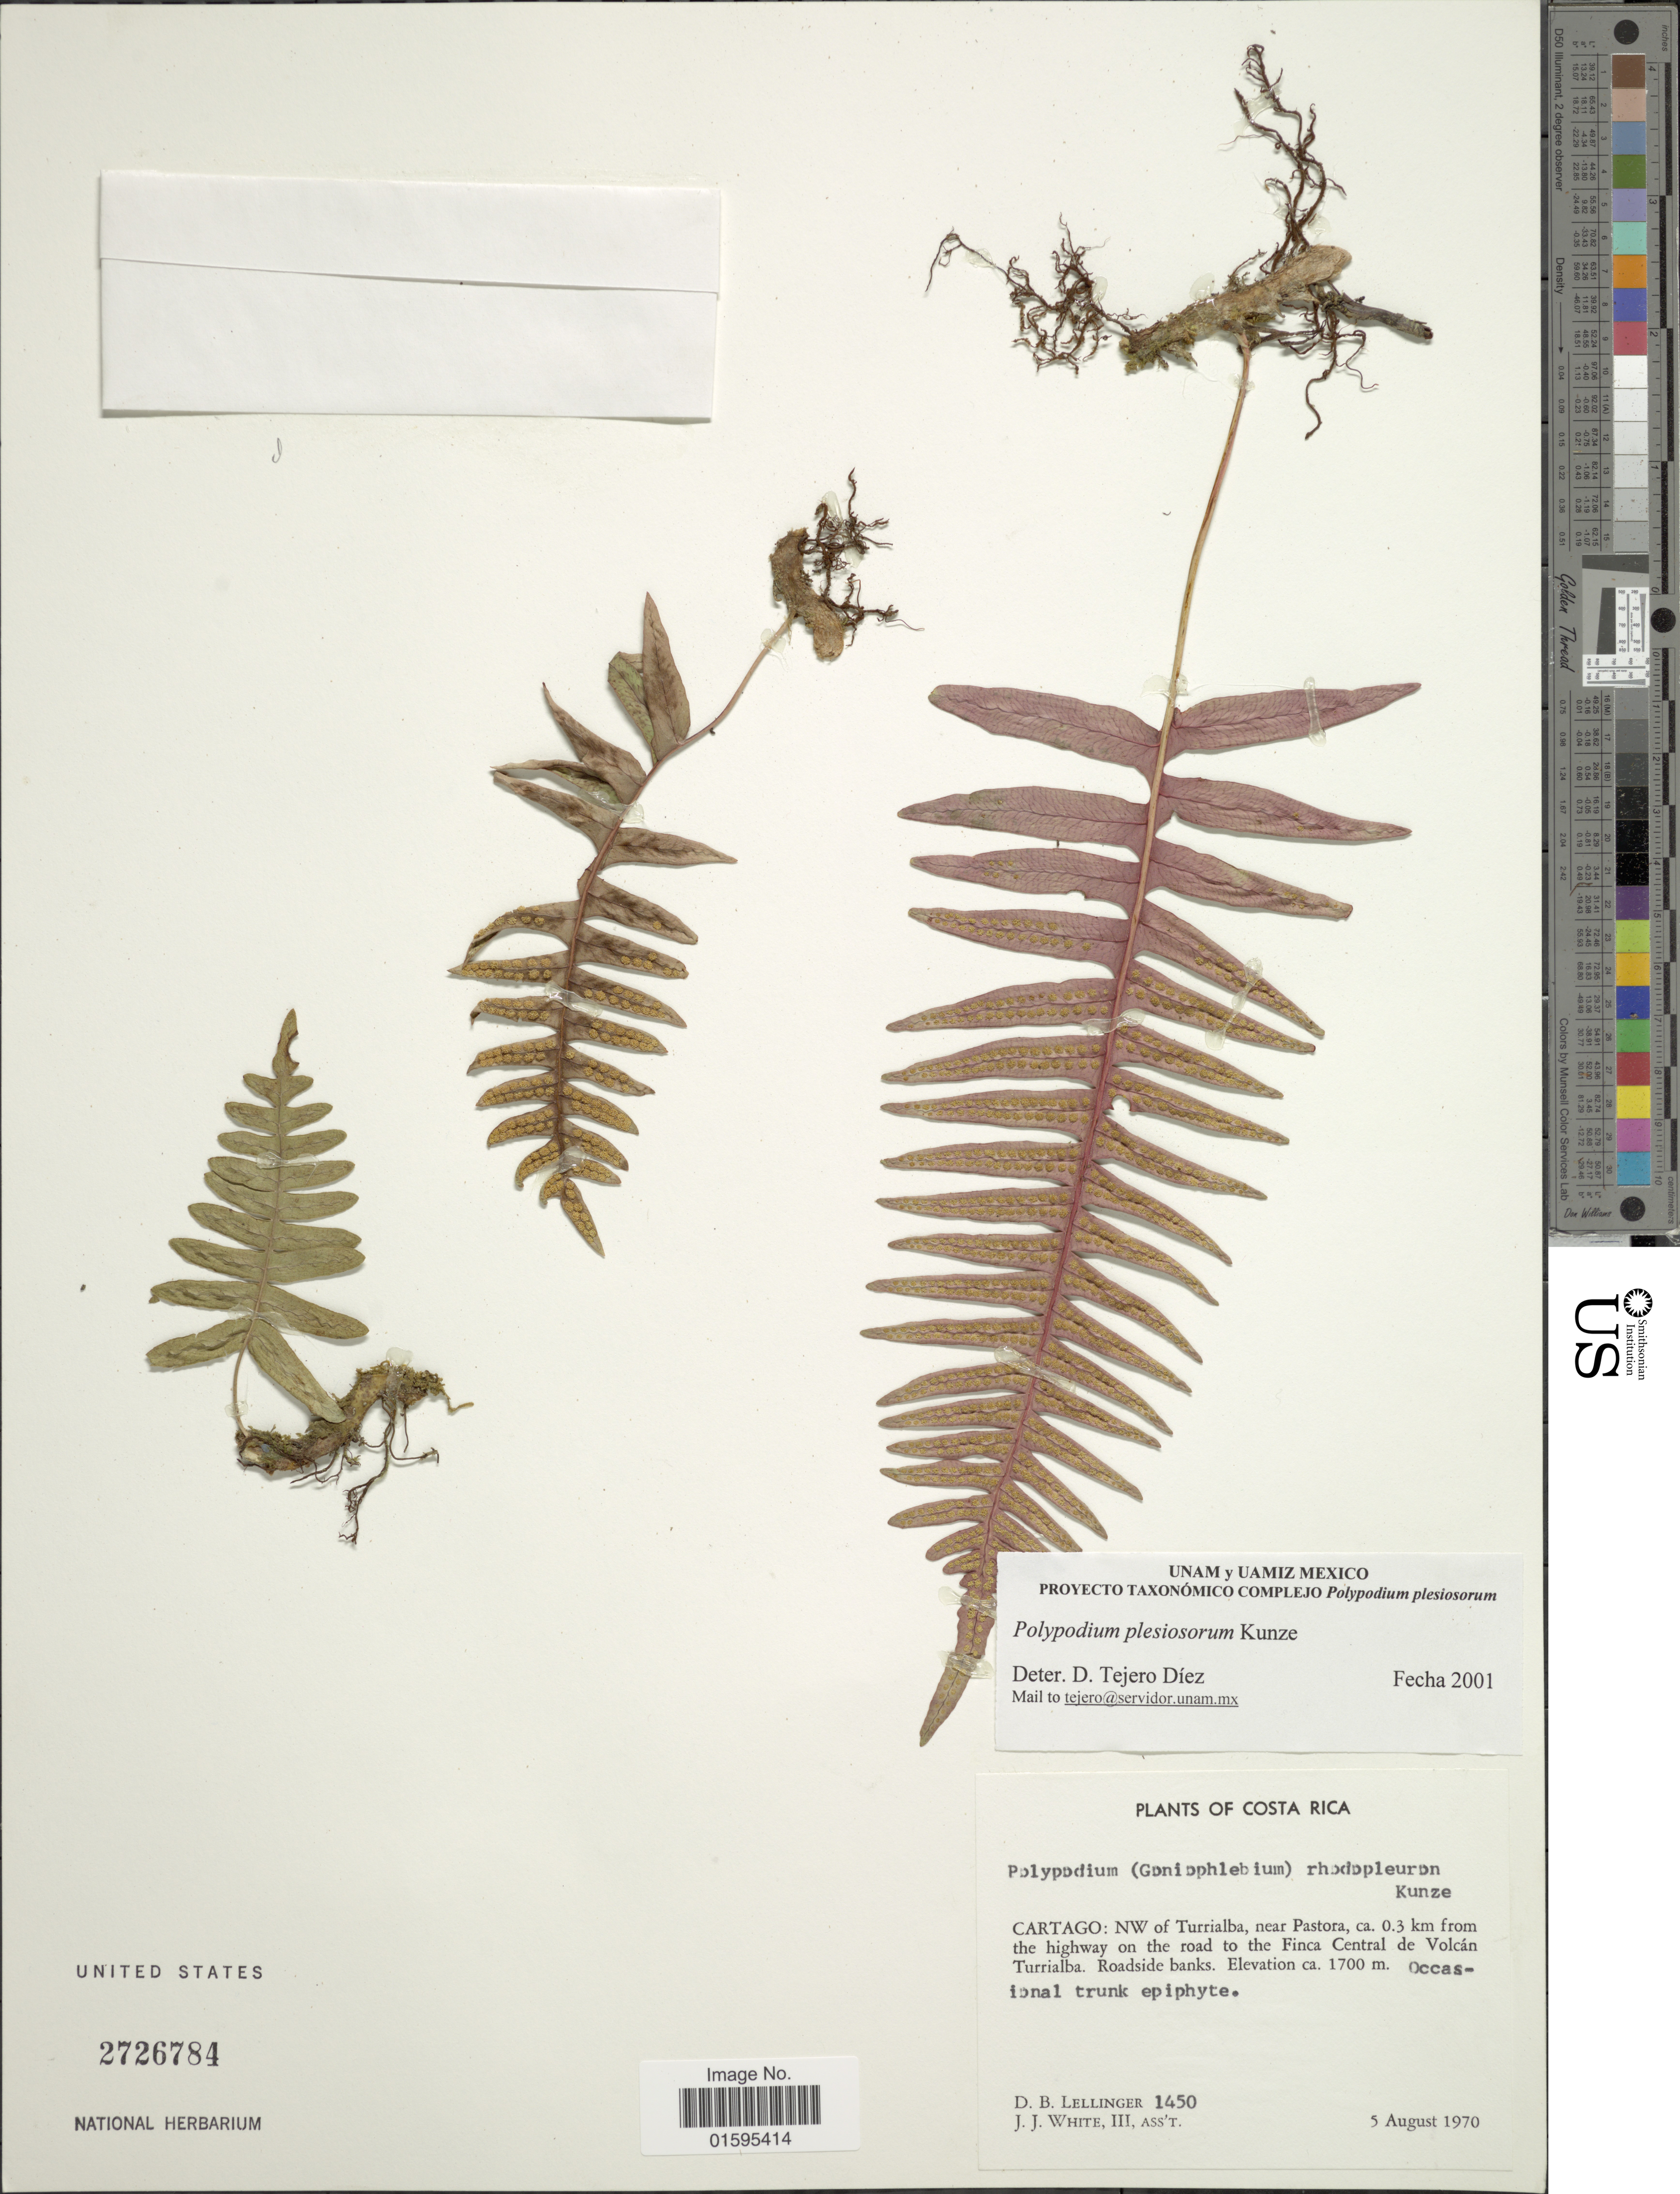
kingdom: Plantae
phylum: Tracheophyta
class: Polypodiopsida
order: Polypodiales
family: Polypodiaceae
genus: Polypodium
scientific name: Polypodium plesiosorum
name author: Kunze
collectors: D. B. Lellinger & J. J. White III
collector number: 1450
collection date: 1970-08-05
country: Costa Rica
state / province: Cartago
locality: NW of Turrialba, near Pastora, ca. 0.3 km from the highway on the road to the Finca Central de Volcán Turrialba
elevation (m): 1700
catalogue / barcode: US 2726784